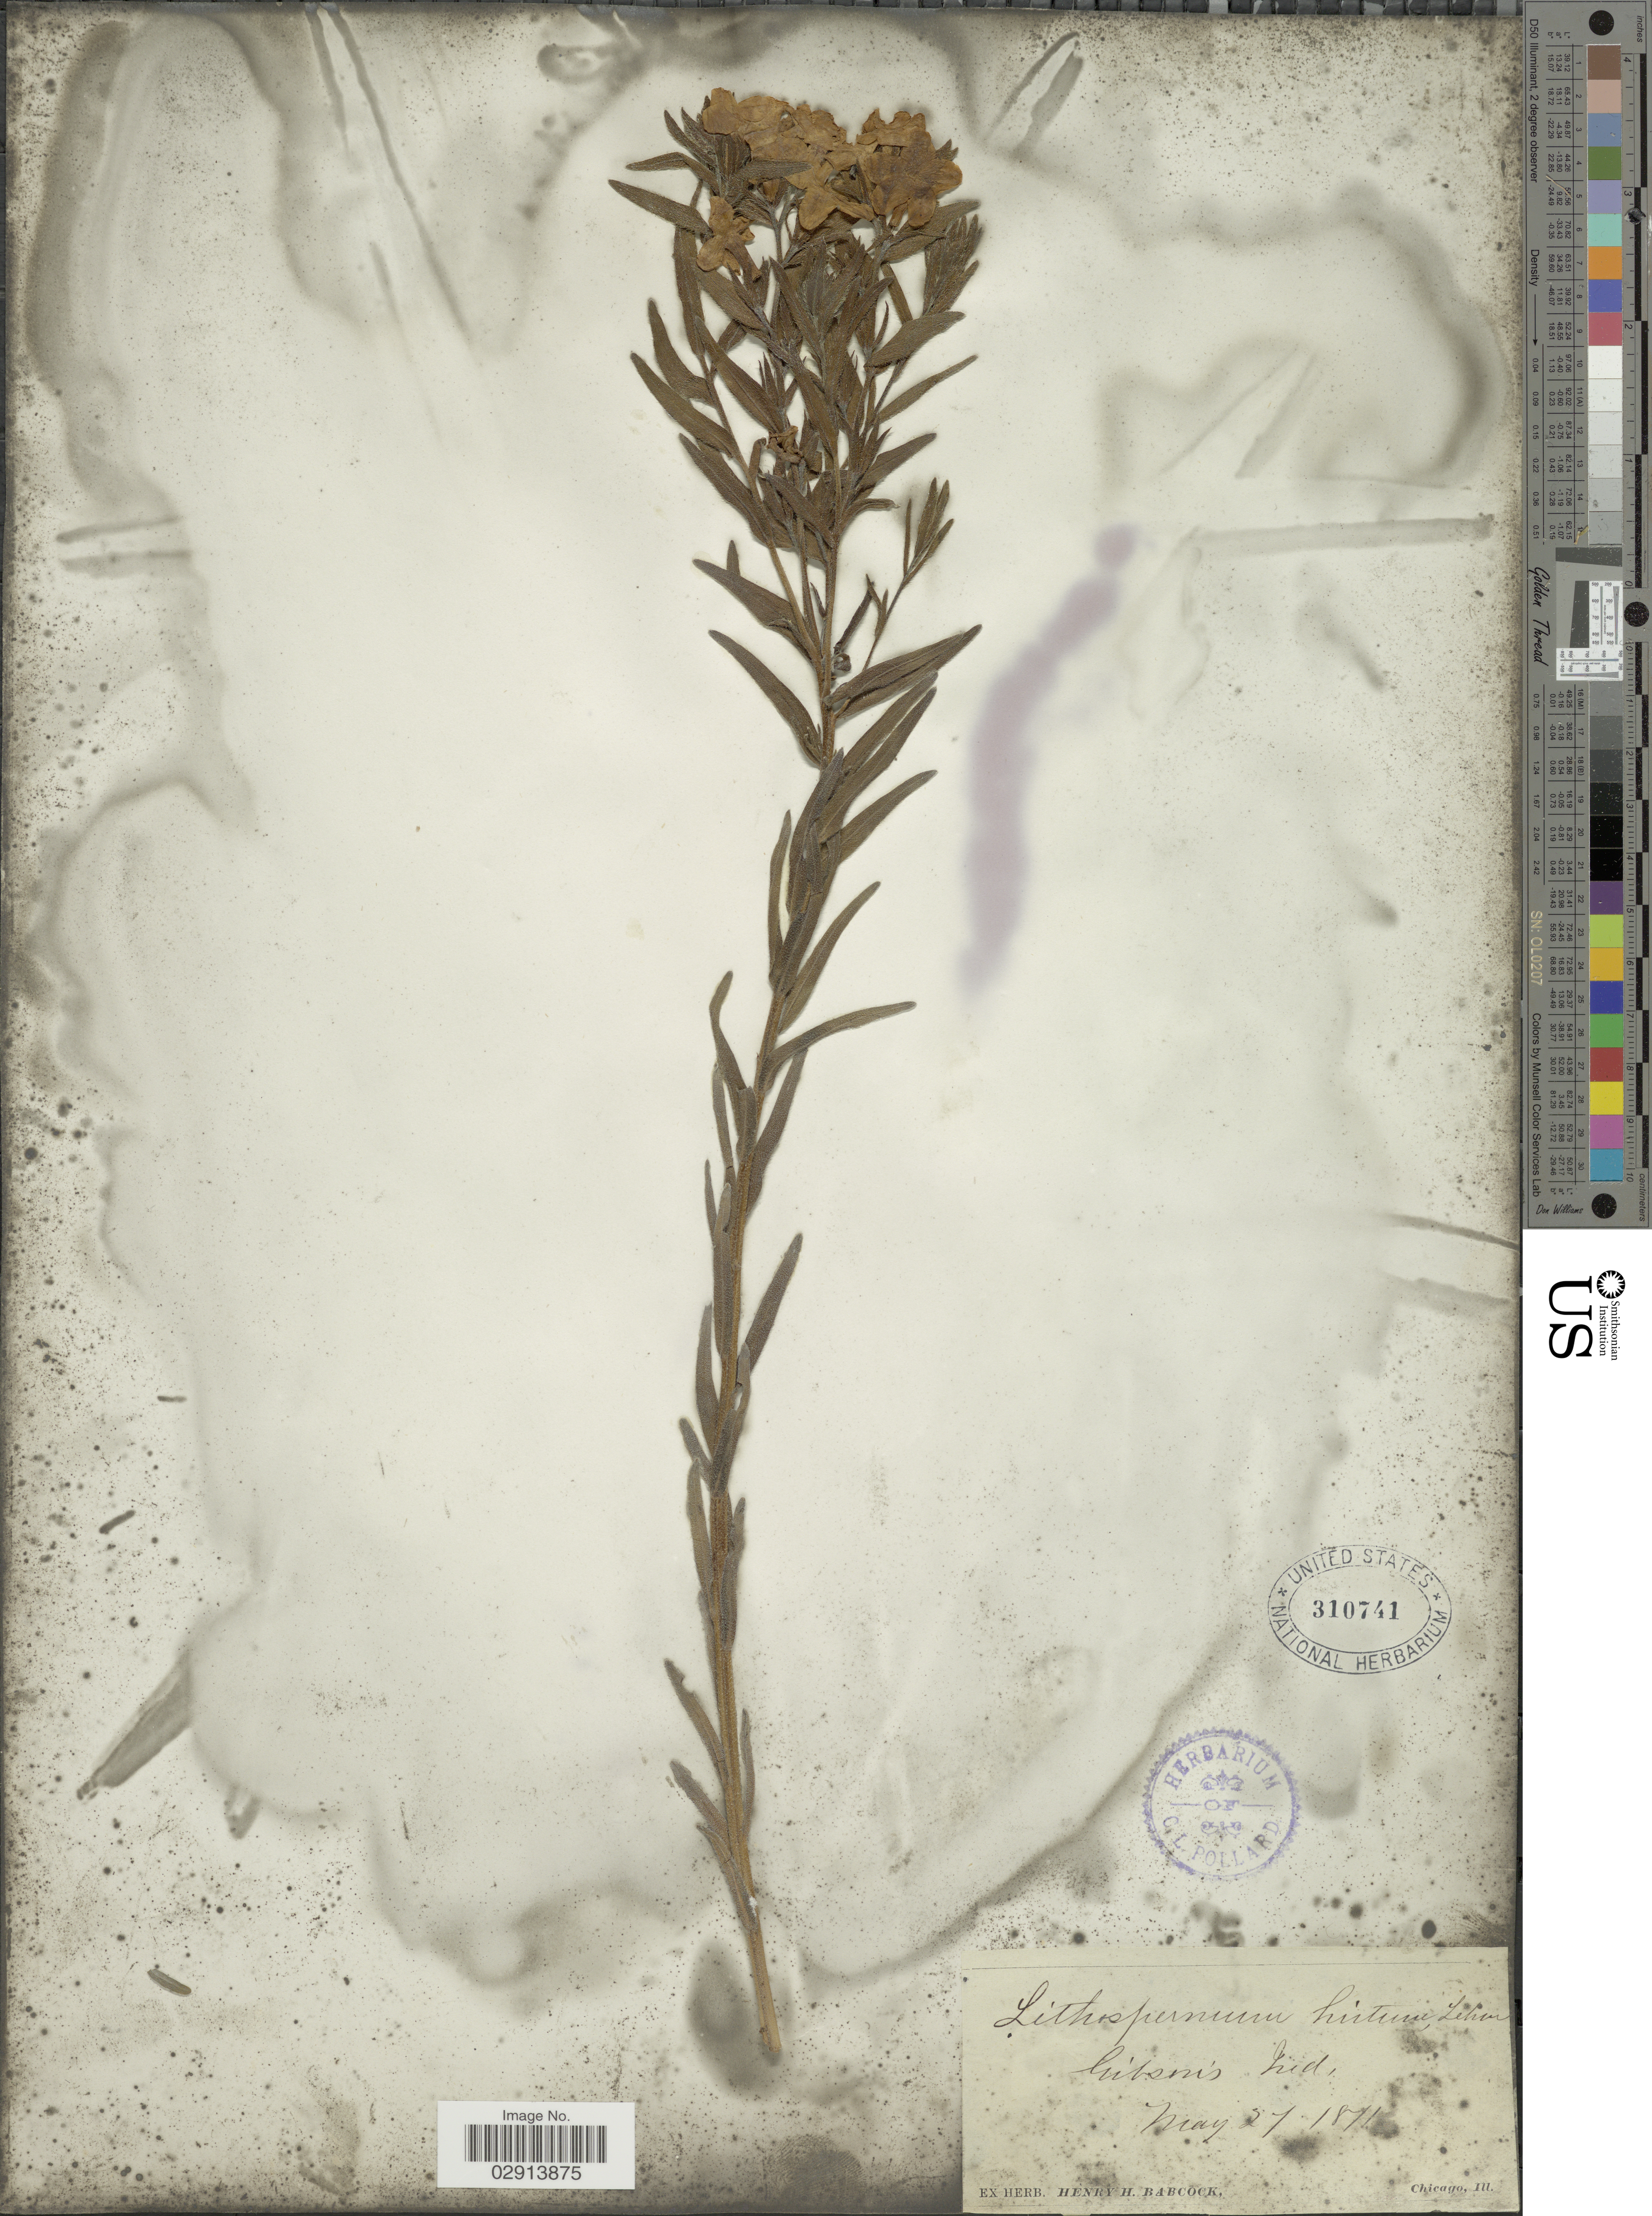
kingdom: Plantae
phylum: Tracheophyta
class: Magnoliopsida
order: Boraginales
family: Boraginaceae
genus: Lithospermum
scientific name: Lithospermum caroliniense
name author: (J.F. Gmel.) MacMill.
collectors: ex herb. Henry Homes Babcock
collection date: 1811-05-27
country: United States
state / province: Indiana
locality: Gibson's.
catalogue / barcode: US 310741